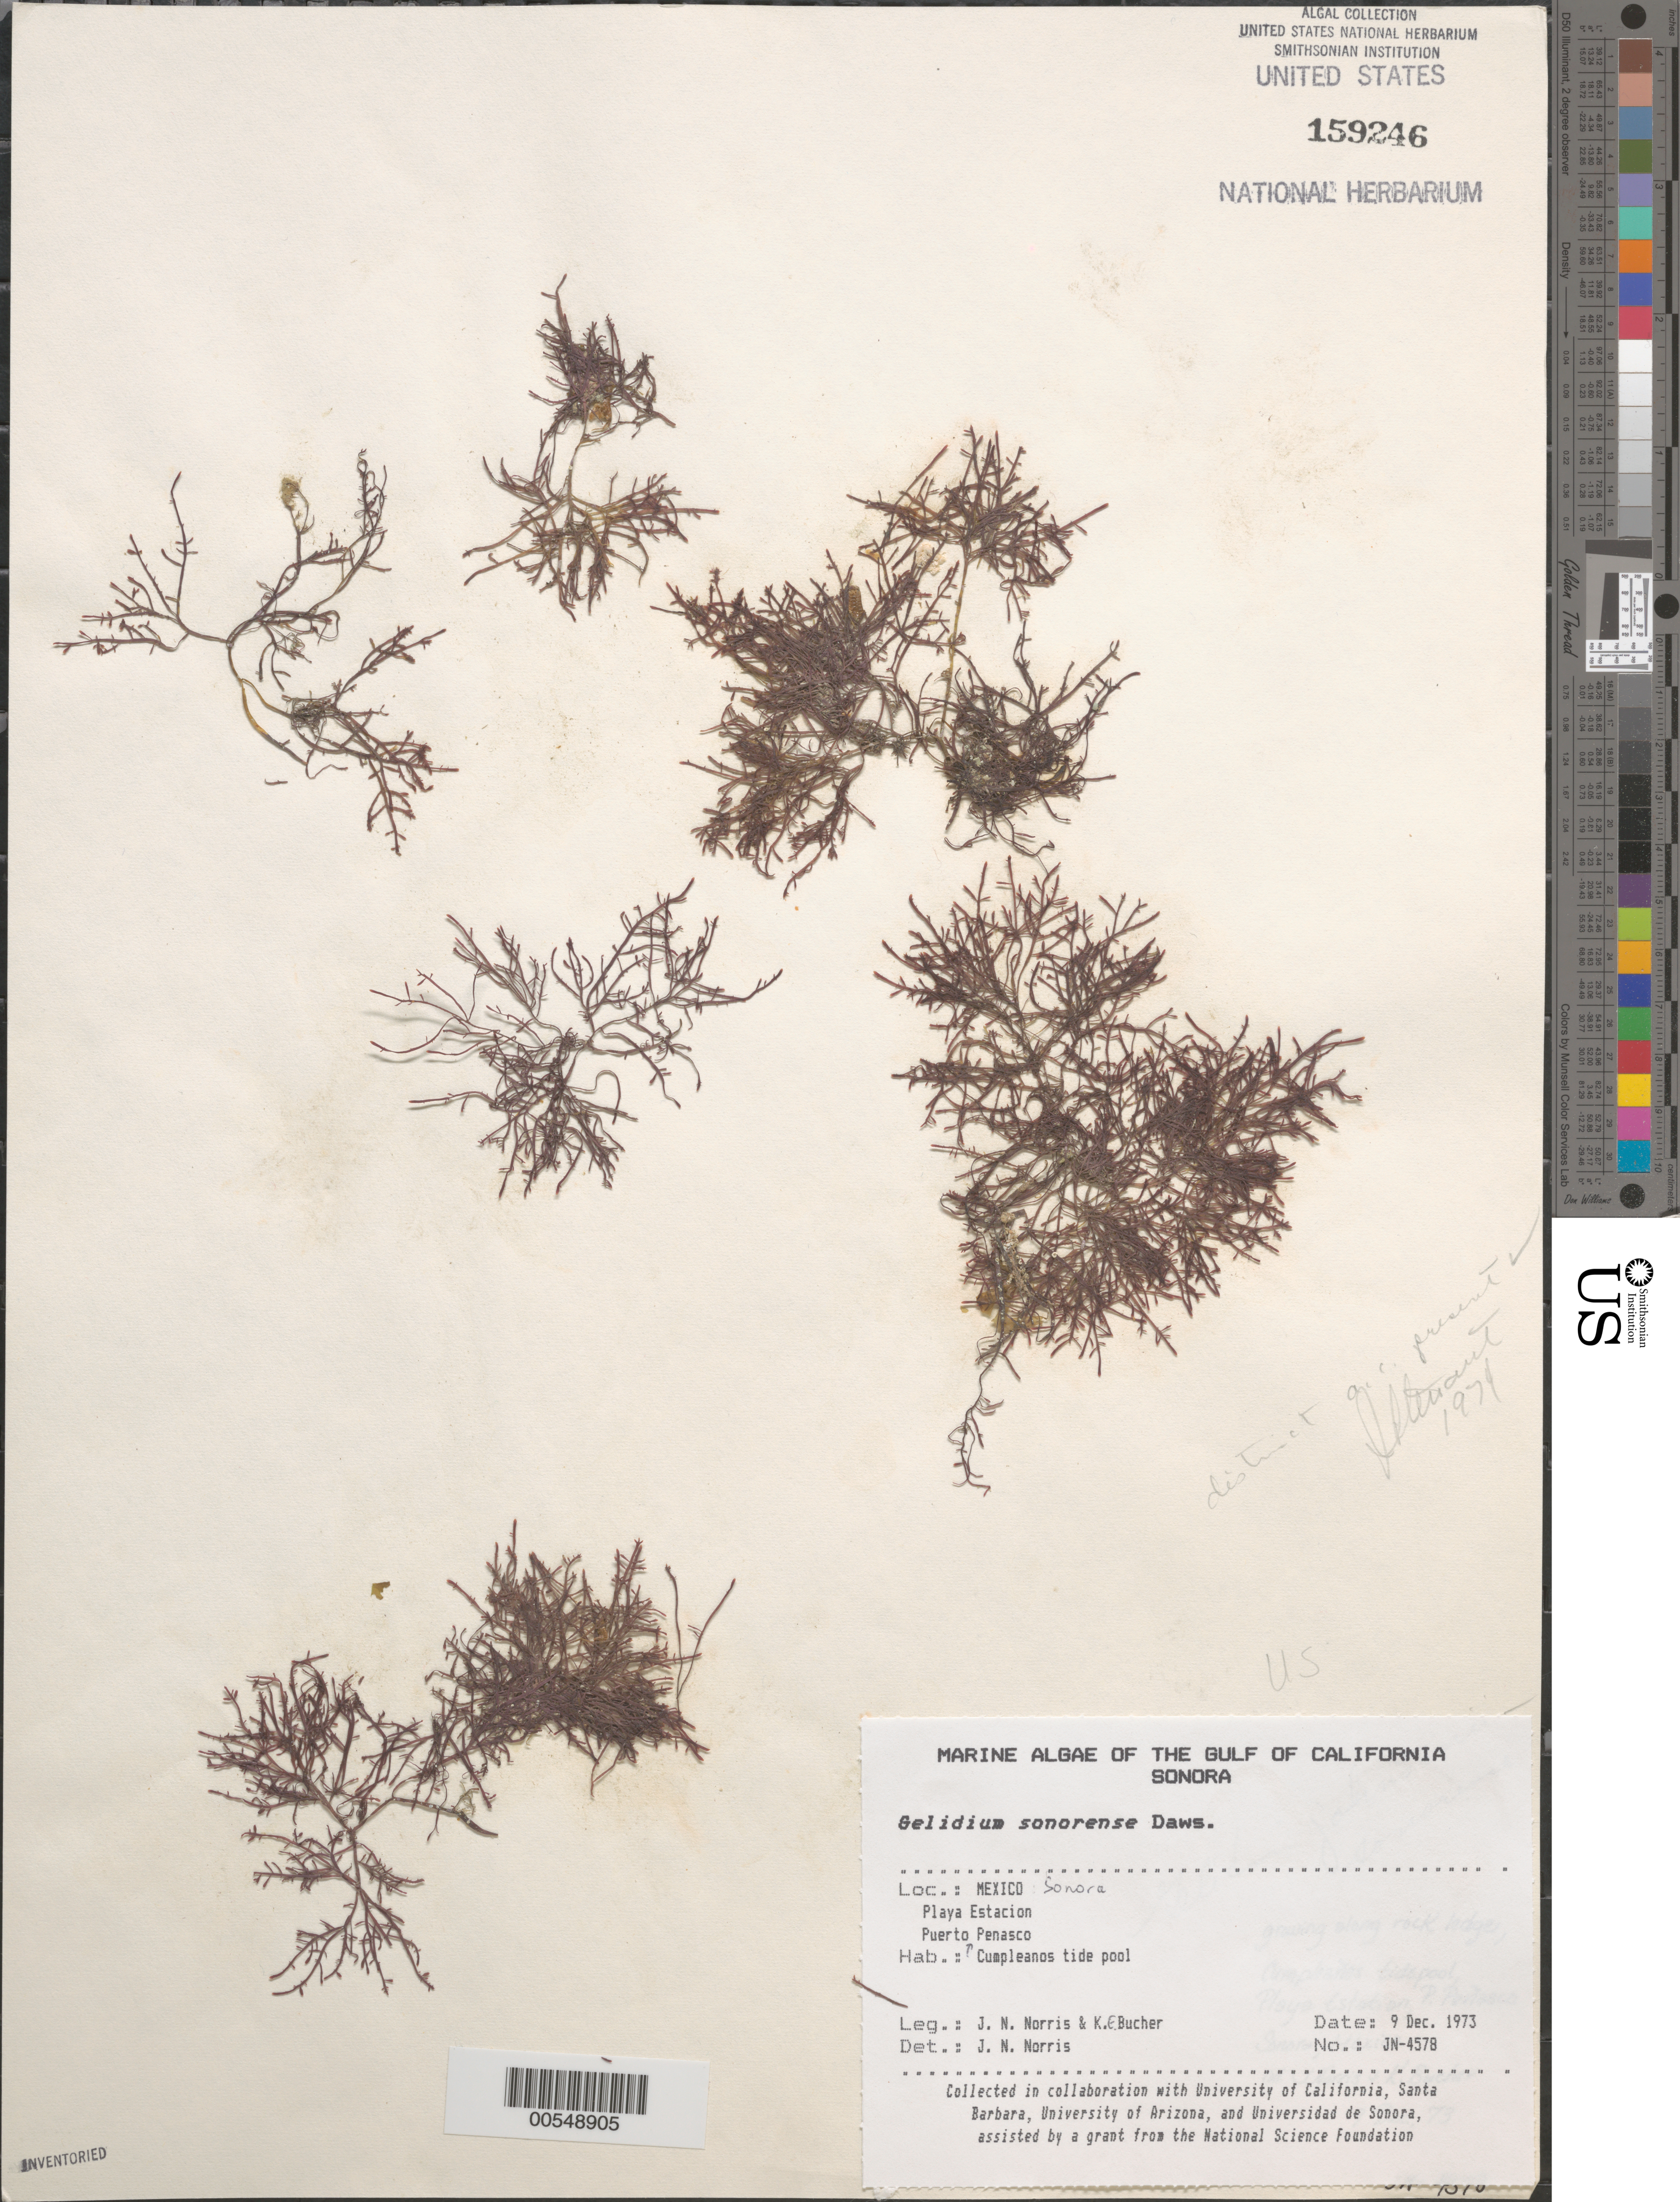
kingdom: Plantae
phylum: Rhodophyta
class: Florideophyceae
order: Gelidiales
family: Pterocladiaceae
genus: Pterocladia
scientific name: Pterocladia sonorense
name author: (E.Y. Dawson) J.G.Stewart & J.N. Norris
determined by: Algae name updating Project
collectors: J. N. Norris & K. E. Bucher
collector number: JN-4578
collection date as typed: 09 Dec 1973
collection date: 1973-12-09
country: Mexico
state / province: Sonora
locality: Playa Estacion, Puerto Penasco, Cumpleanos tide pool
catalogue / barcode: US 159246